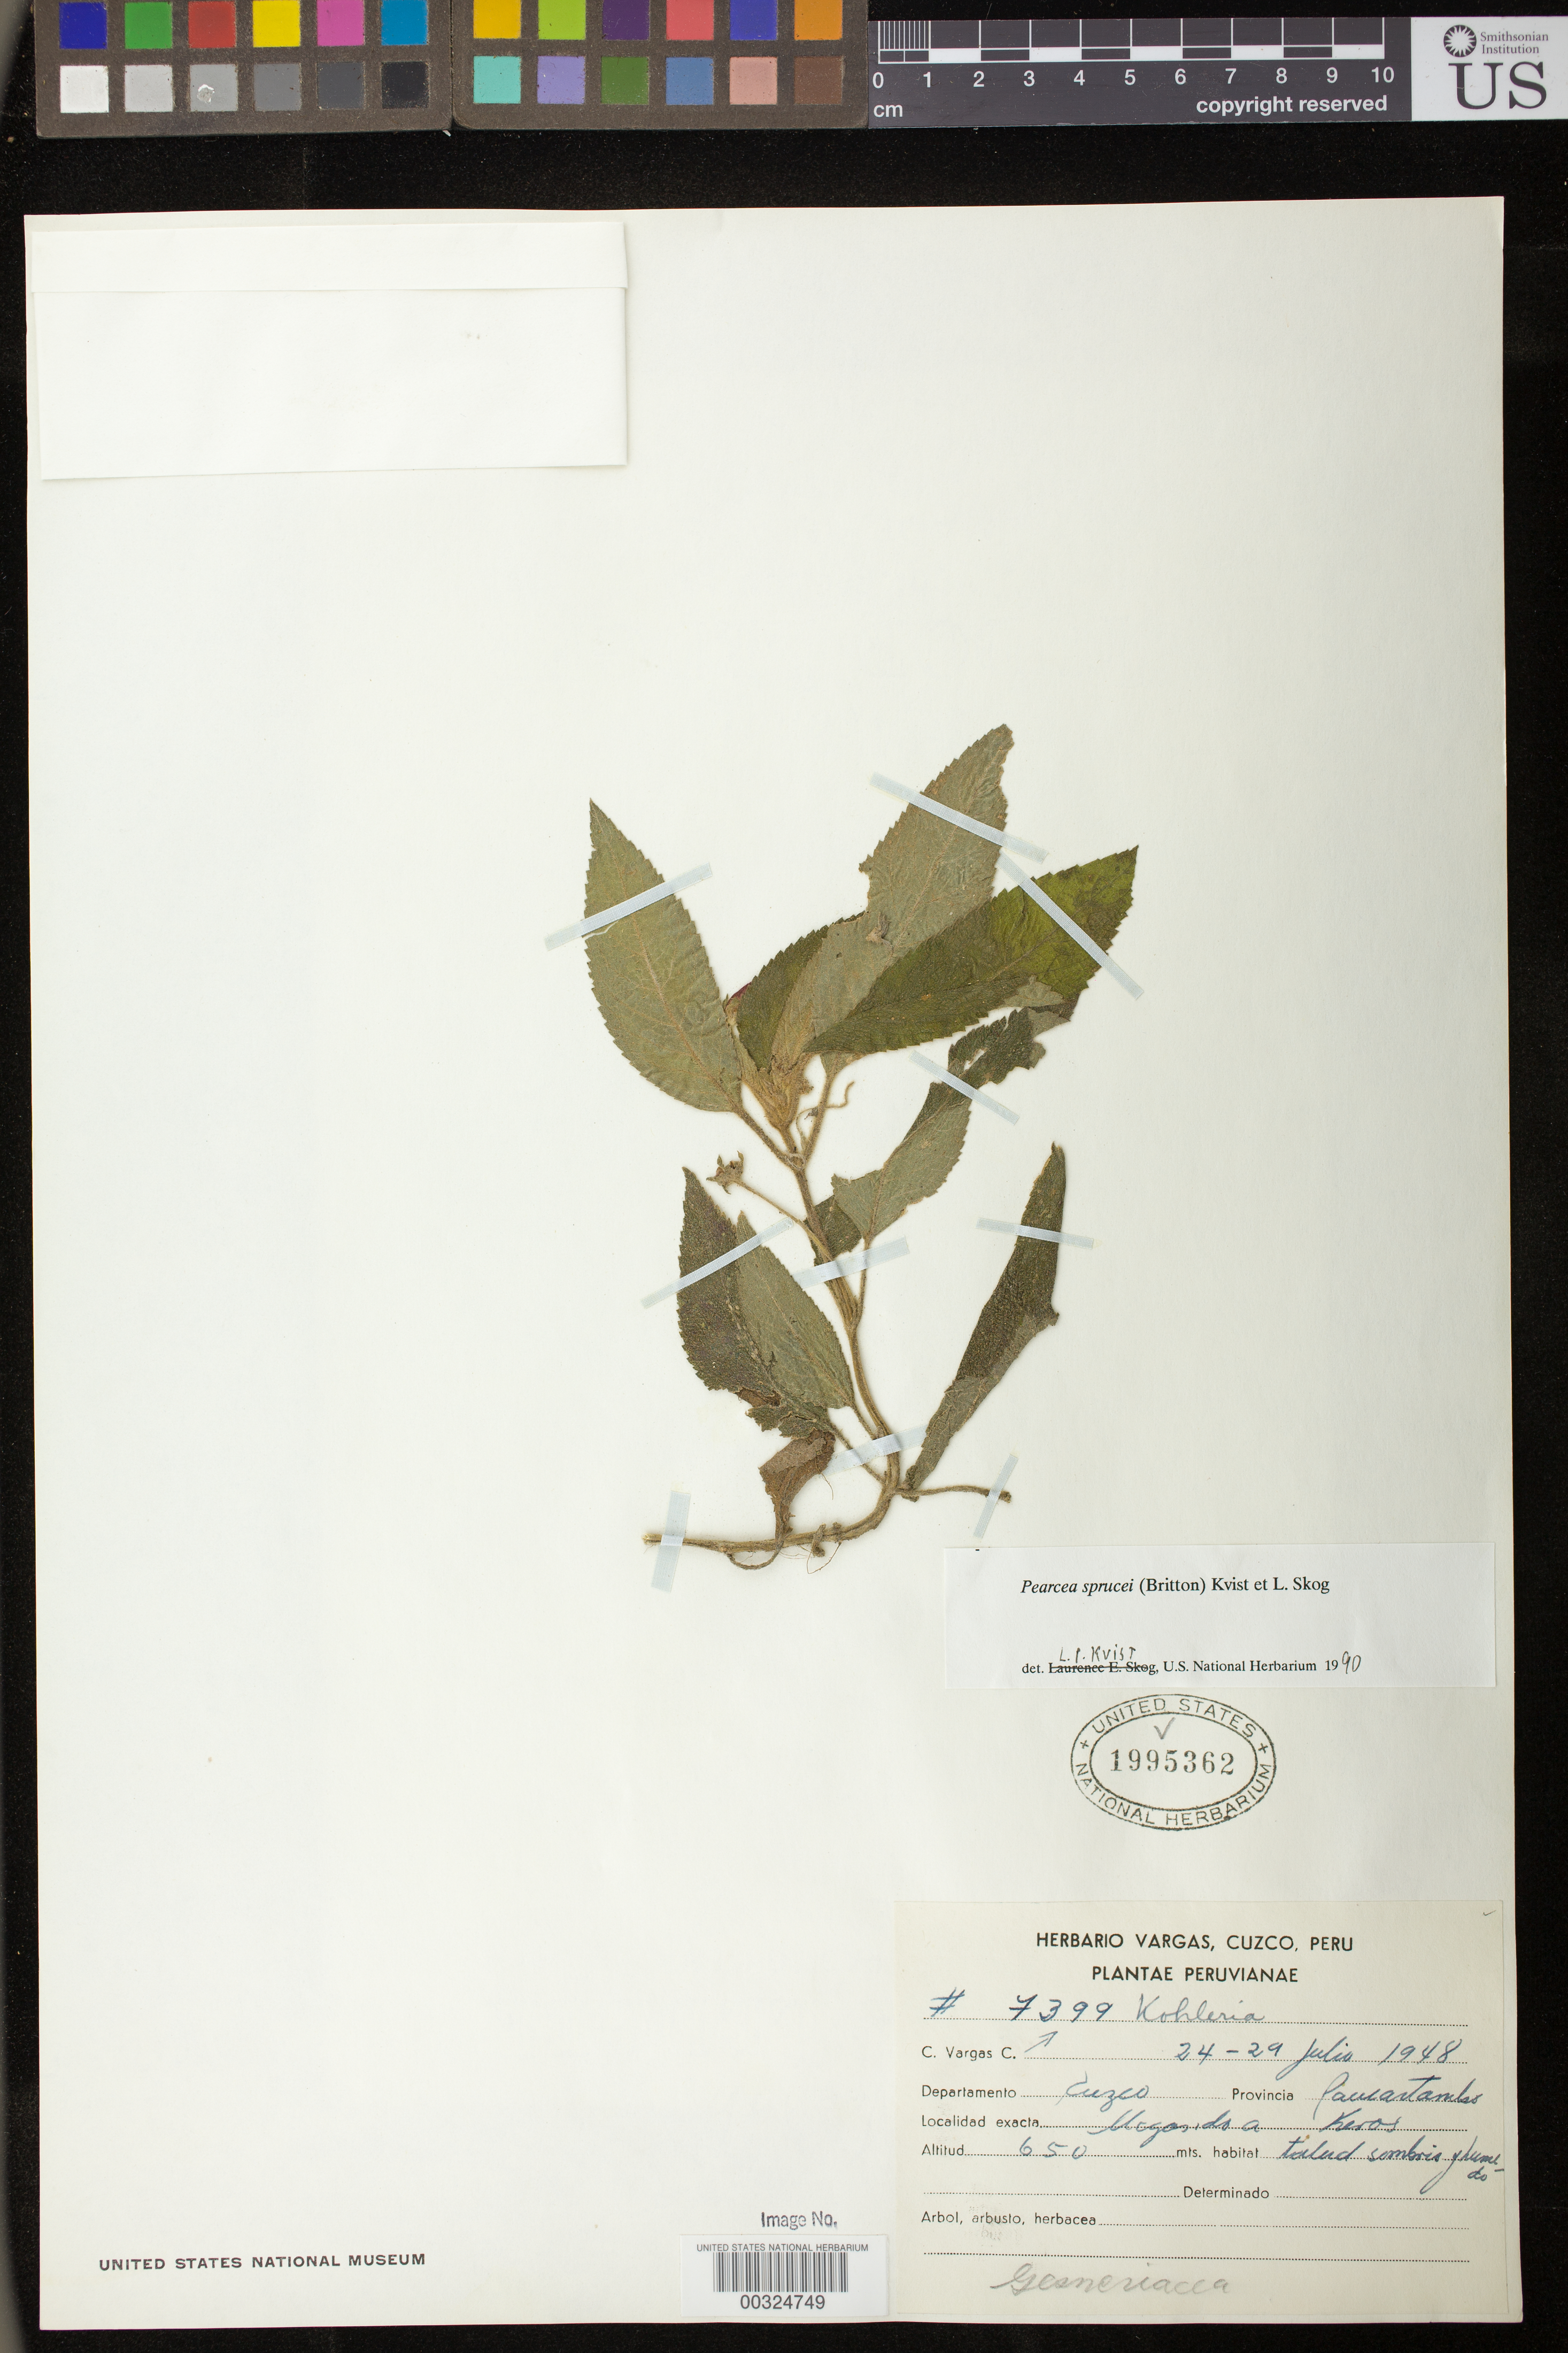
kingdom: Plantae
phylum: Tracheophyta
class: Magnoliopsida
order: Lamiales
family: Gesneriaceae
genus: Pearcea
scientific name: Pearcea sprucei var. sprucei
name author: (Britton ex Rusby) L.P. Kvist & L.E. Skog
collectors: C. Vargas C.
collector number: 7399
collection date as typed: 24-29 Jul 1948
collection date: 1948-07-24/1948-07-29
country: Peru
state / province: Cusco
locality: Paucartambo; Magasido a Keros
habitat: Talud sombres húmedo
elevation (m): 650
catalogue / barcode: US 1995362